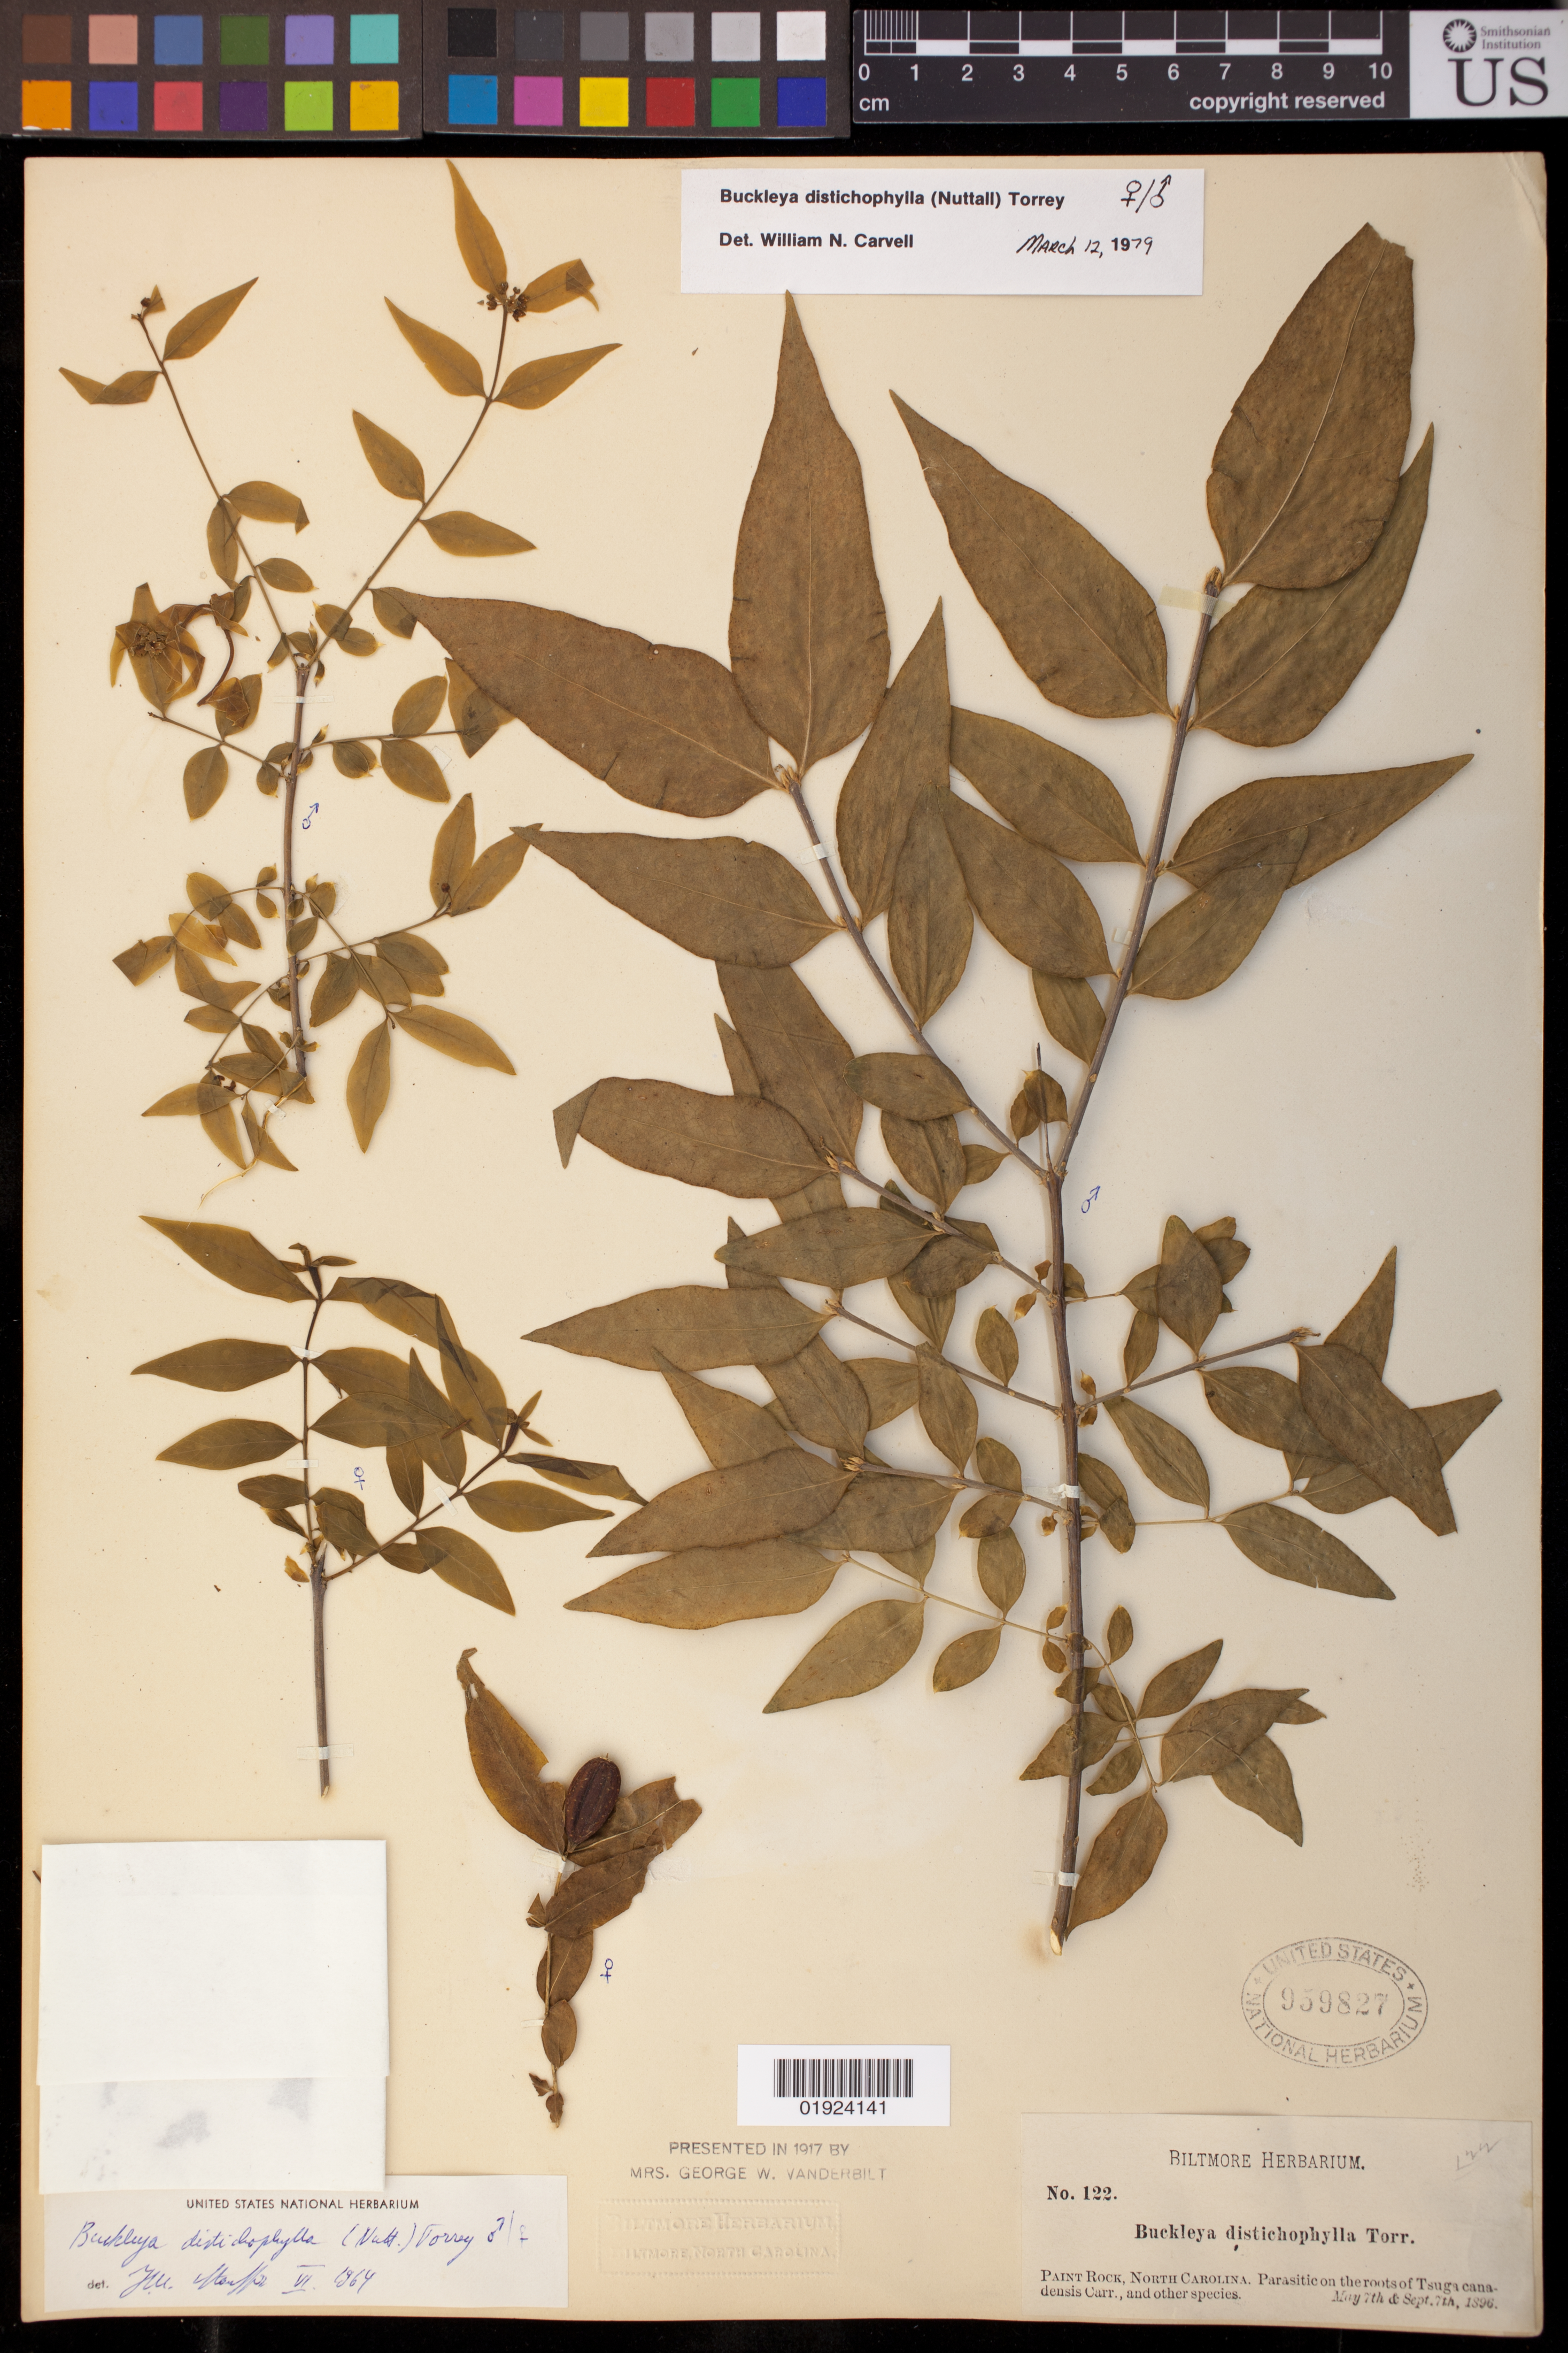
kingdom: Plantae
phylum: Tracheophyta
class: Magnoliopsida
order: Santalales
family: Thesiaceae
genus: Buckleya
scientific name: Buckleya distichophylla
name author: (Nutt.) Torr.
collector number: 122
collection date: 1896-05-07,1896-09-07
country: United States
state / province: North Carolina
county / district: Madison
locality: Paint Rock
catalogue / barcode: US 959827